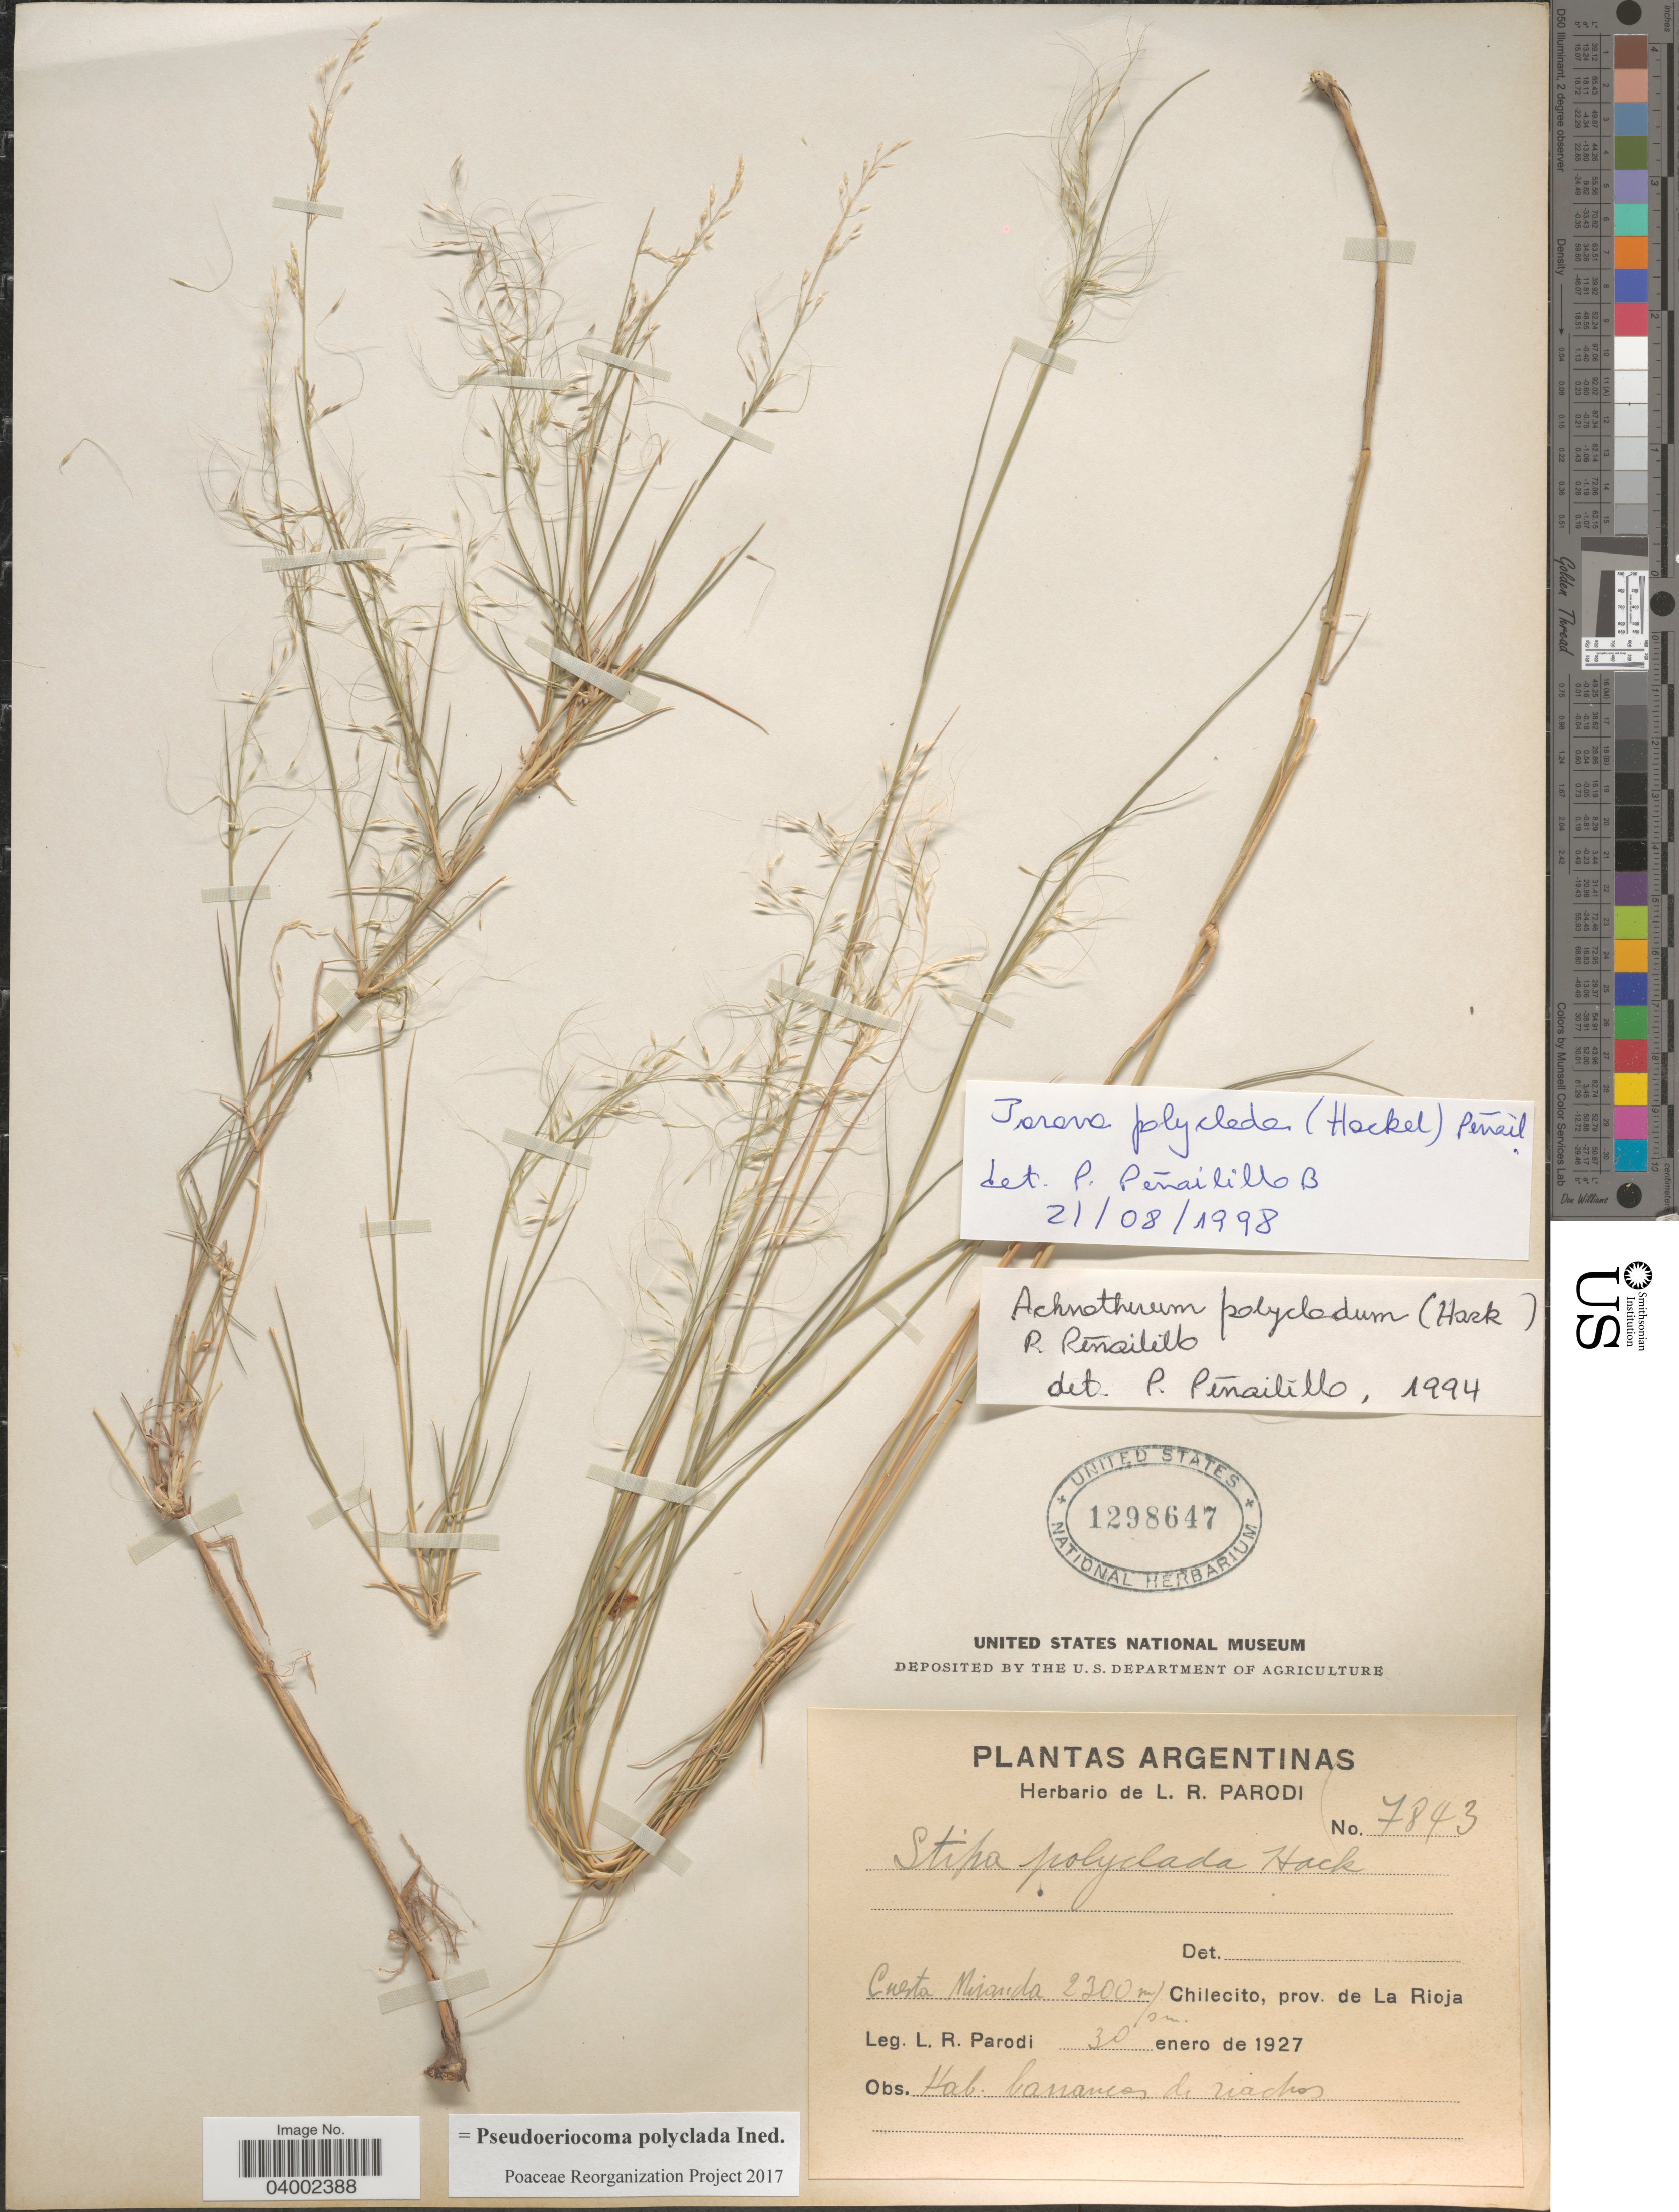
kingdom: Plantae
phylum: Tracheophyta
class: Liliopsida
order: Poales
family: Poaceae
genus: Pseudoeriocoma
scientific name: Pseudoeriocoma ployclada ined.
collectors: L. R. Parodi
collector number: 7843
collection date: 1927-01-30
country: Argentina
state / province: La Rioja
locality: Cuesta Miranda. Chilecito, prov. de La Rioja.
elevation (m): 2300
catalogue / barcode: US 1298647